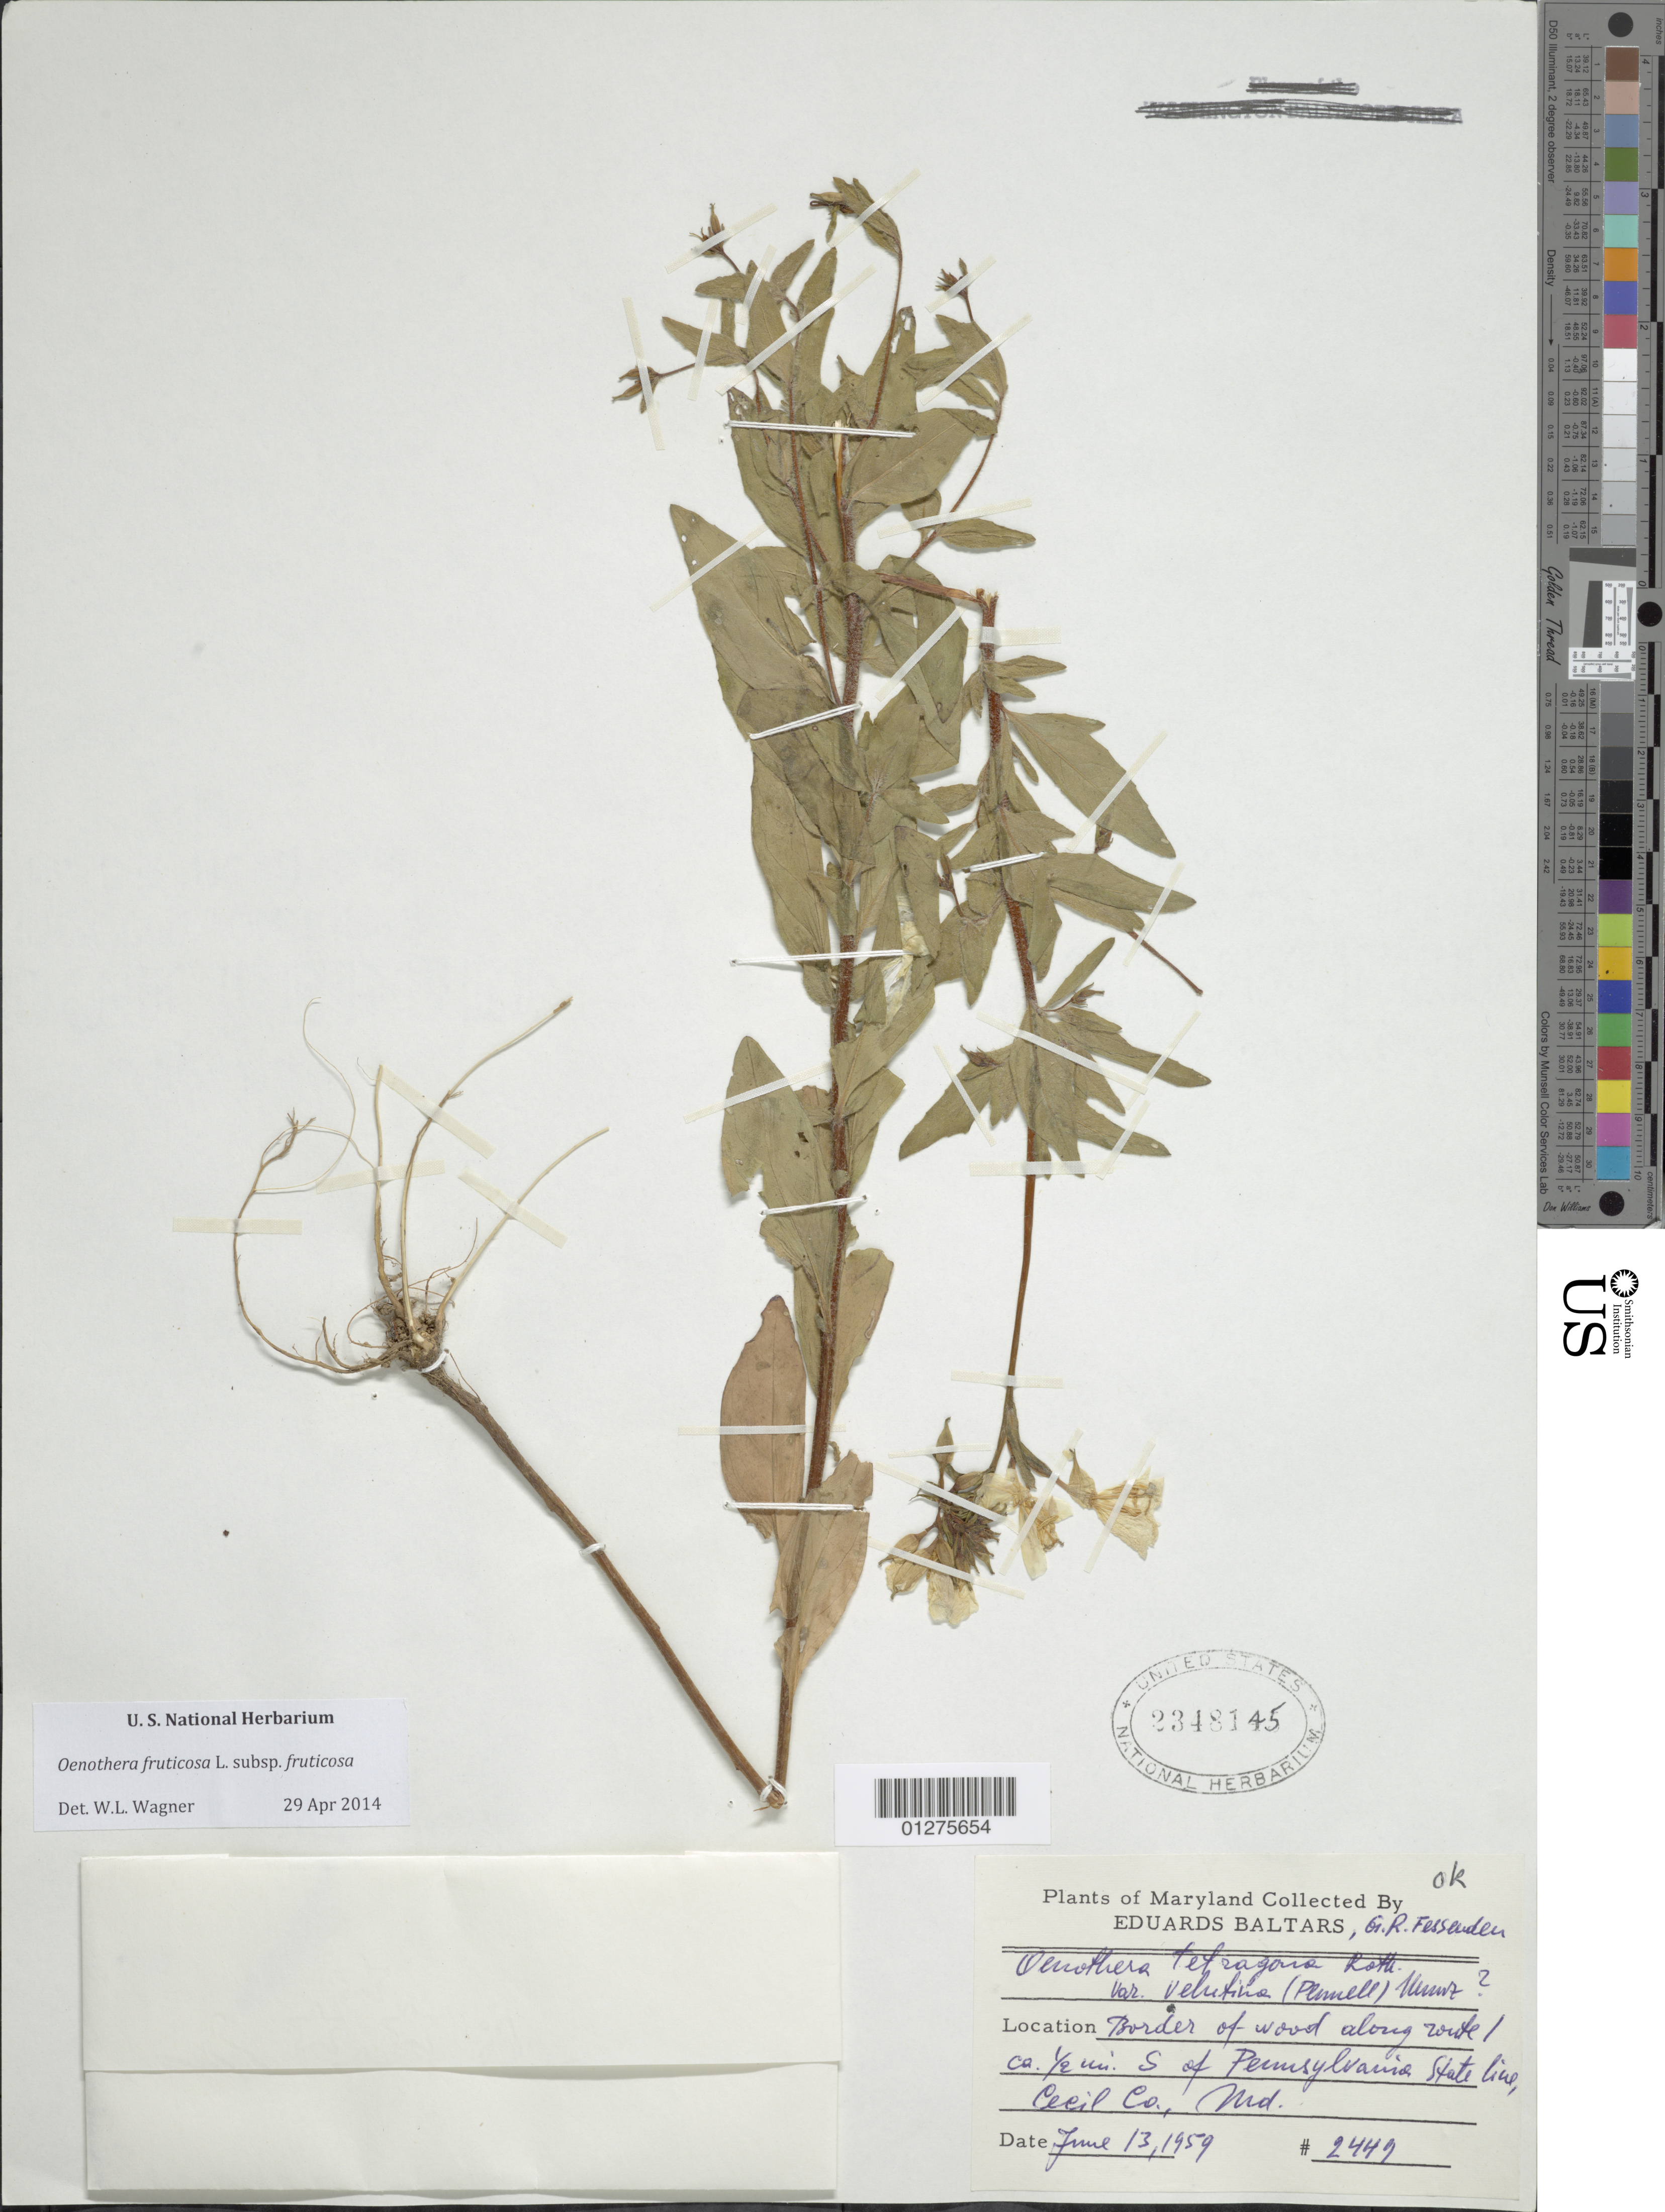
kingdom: Plantae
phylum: Tracheophyta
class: Magnoliopsida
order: Myrtales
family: Onagraceae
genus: Oenothera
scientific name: Oenothera fruticosa subsp. fruticosa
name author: L.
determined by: Wagner, W. L., (BOT), Smithsonian Institution - National Museum of Natural History (UNITED STATES)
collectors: E. Baltars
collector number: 2449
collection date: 1959-06-13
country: United States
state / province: Maryland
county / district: Cecil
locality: Ca. 1/2 mi. S of Pennsylvania State Line.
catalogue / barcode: US 2348145